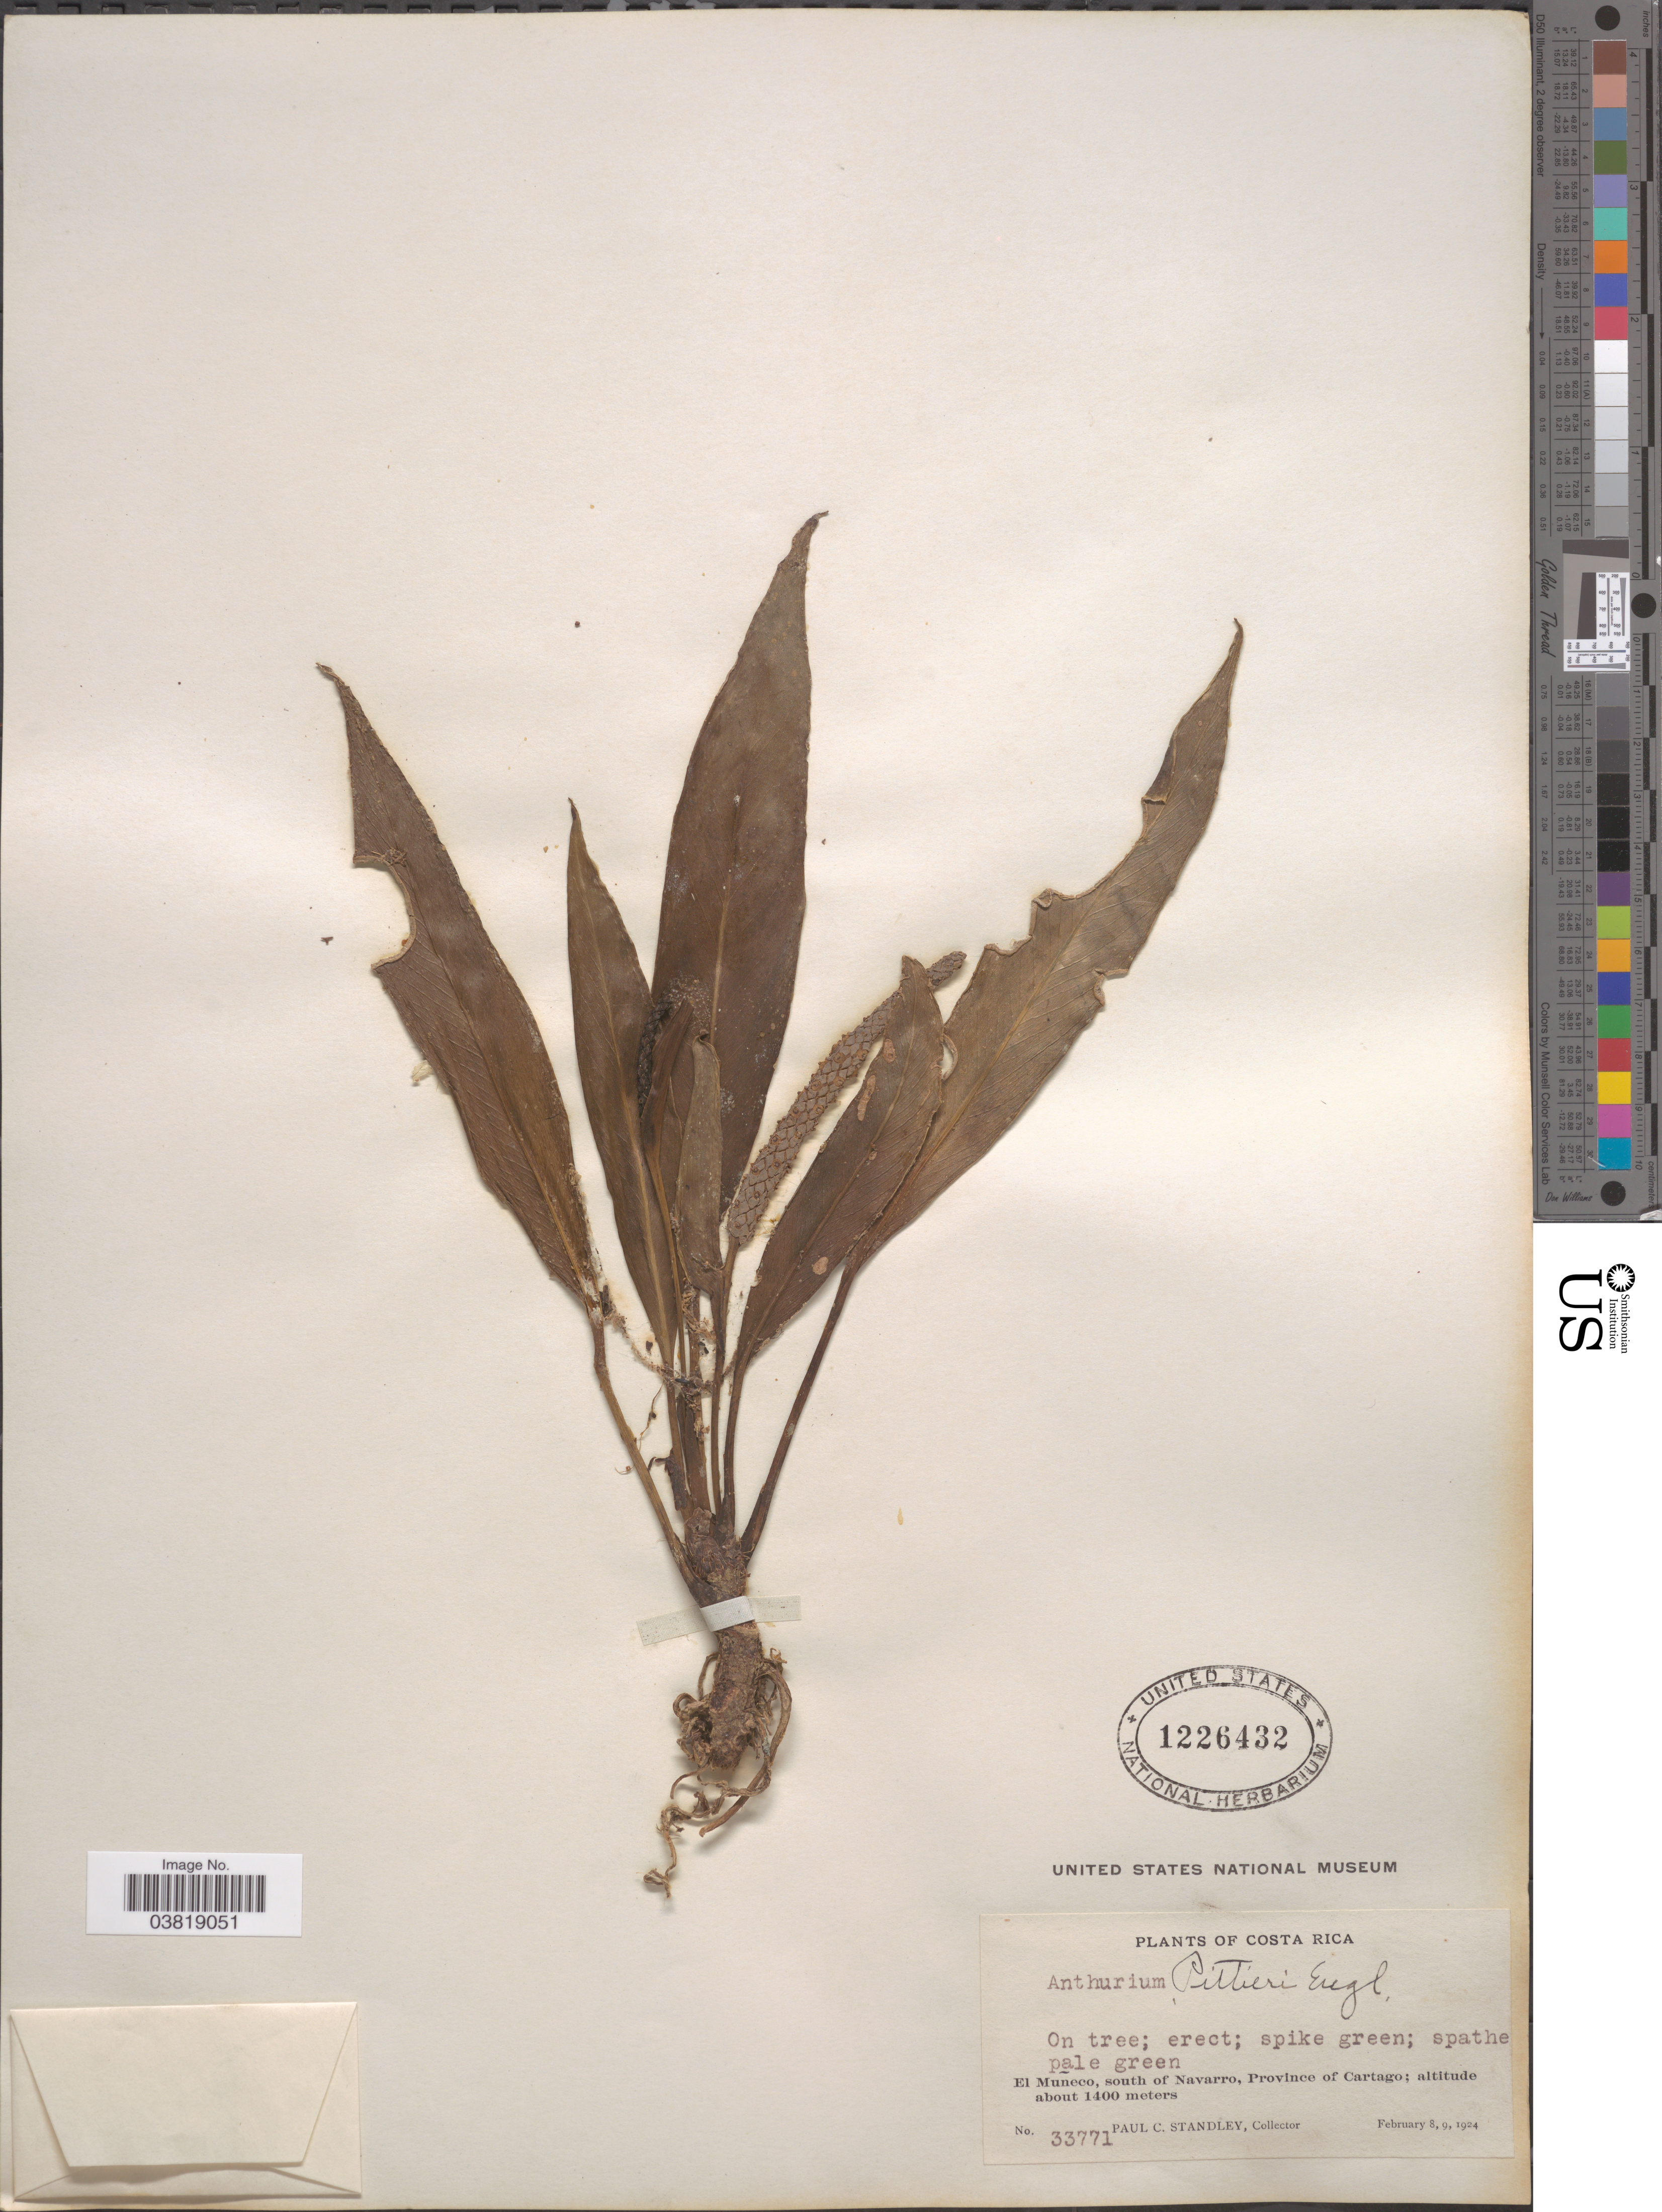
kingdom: Plantae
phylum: Tracheophyta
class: Liliopsida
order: Alismatales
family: Araceae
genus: Anthurium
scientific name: Anthurium pittieri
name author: Engl.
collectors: P. C. Standley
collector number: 33771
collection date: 1924-02-08/1924-02-09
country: Costa Rica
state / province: Cartago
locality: El Muñeco, south of Navarro.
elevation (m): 1400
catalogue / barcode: US 1226432